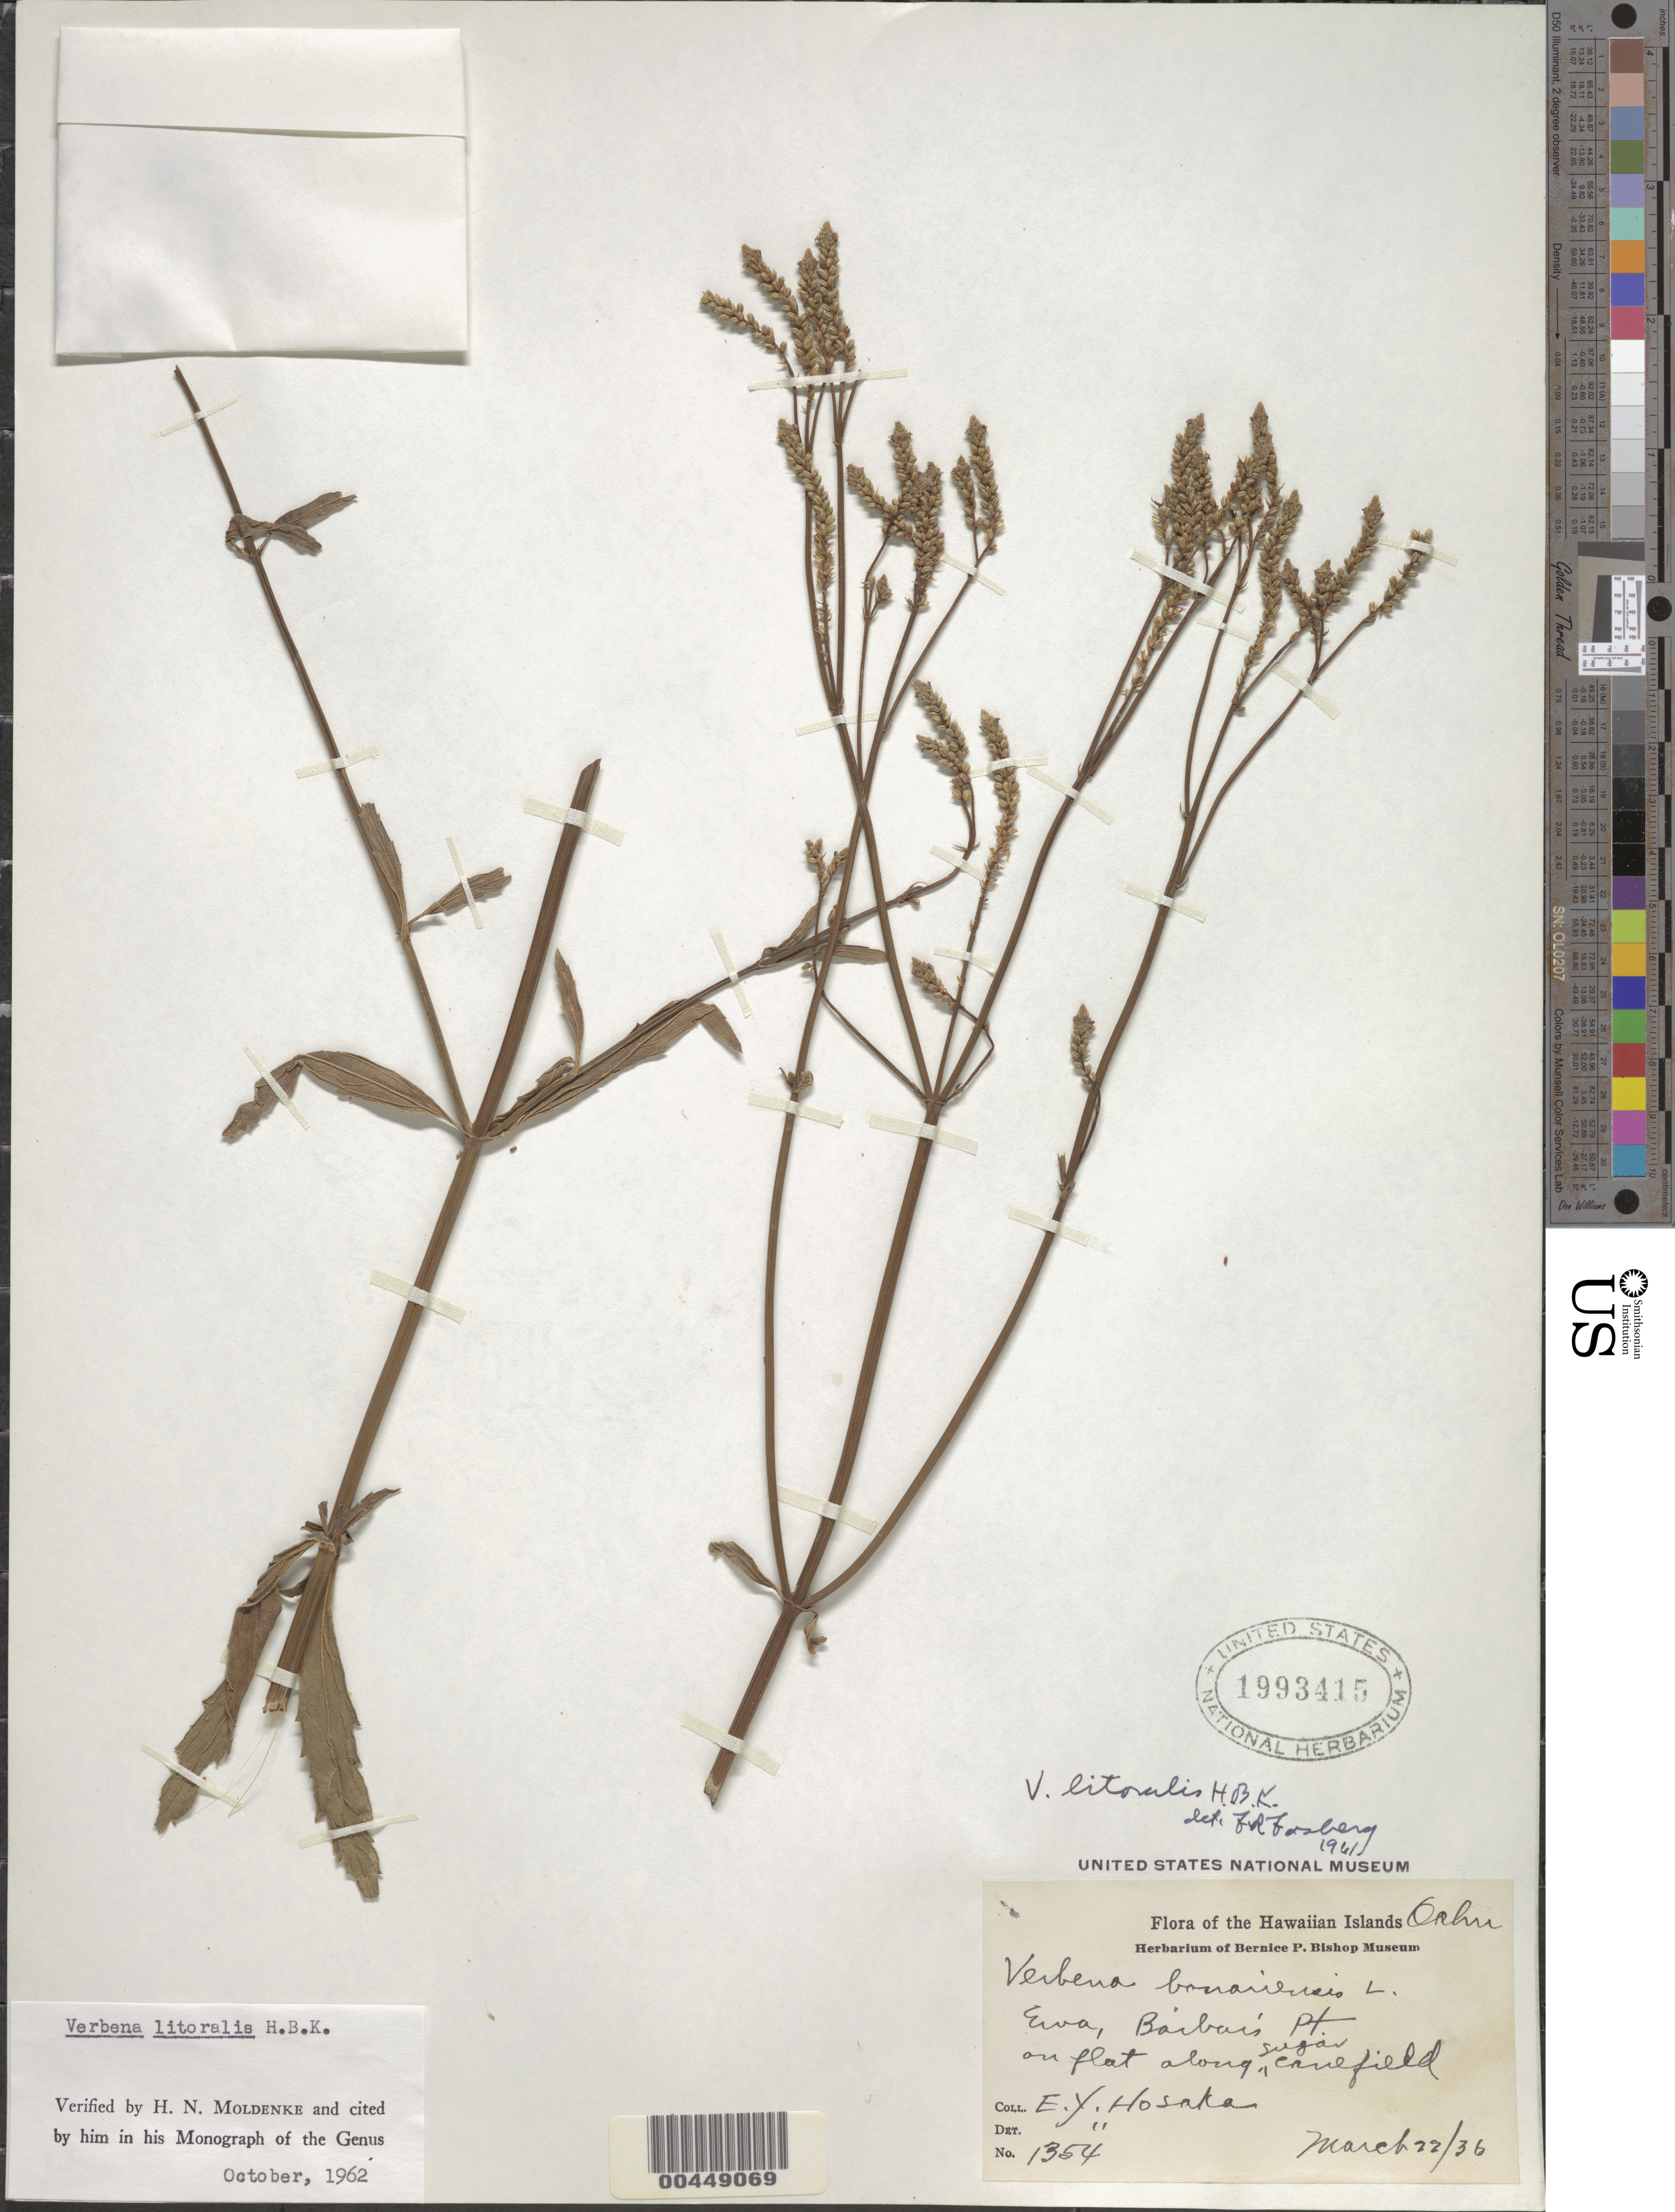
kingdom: Plantae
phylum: Tracheophyta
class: Magnoliopsida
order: Lamiales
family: Verbenaceae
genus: Verbena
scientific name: Verbena litoralis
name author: Kunth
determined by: Moldenke, H. N.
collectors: E. Y. Hosaka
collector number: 1354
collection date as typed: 22 Mar 1936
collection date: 1936-03-22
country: United States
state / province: Hawaii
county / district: Honolulu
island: Oahu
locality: Ewa, Barbers Point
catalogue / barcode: US 1993415